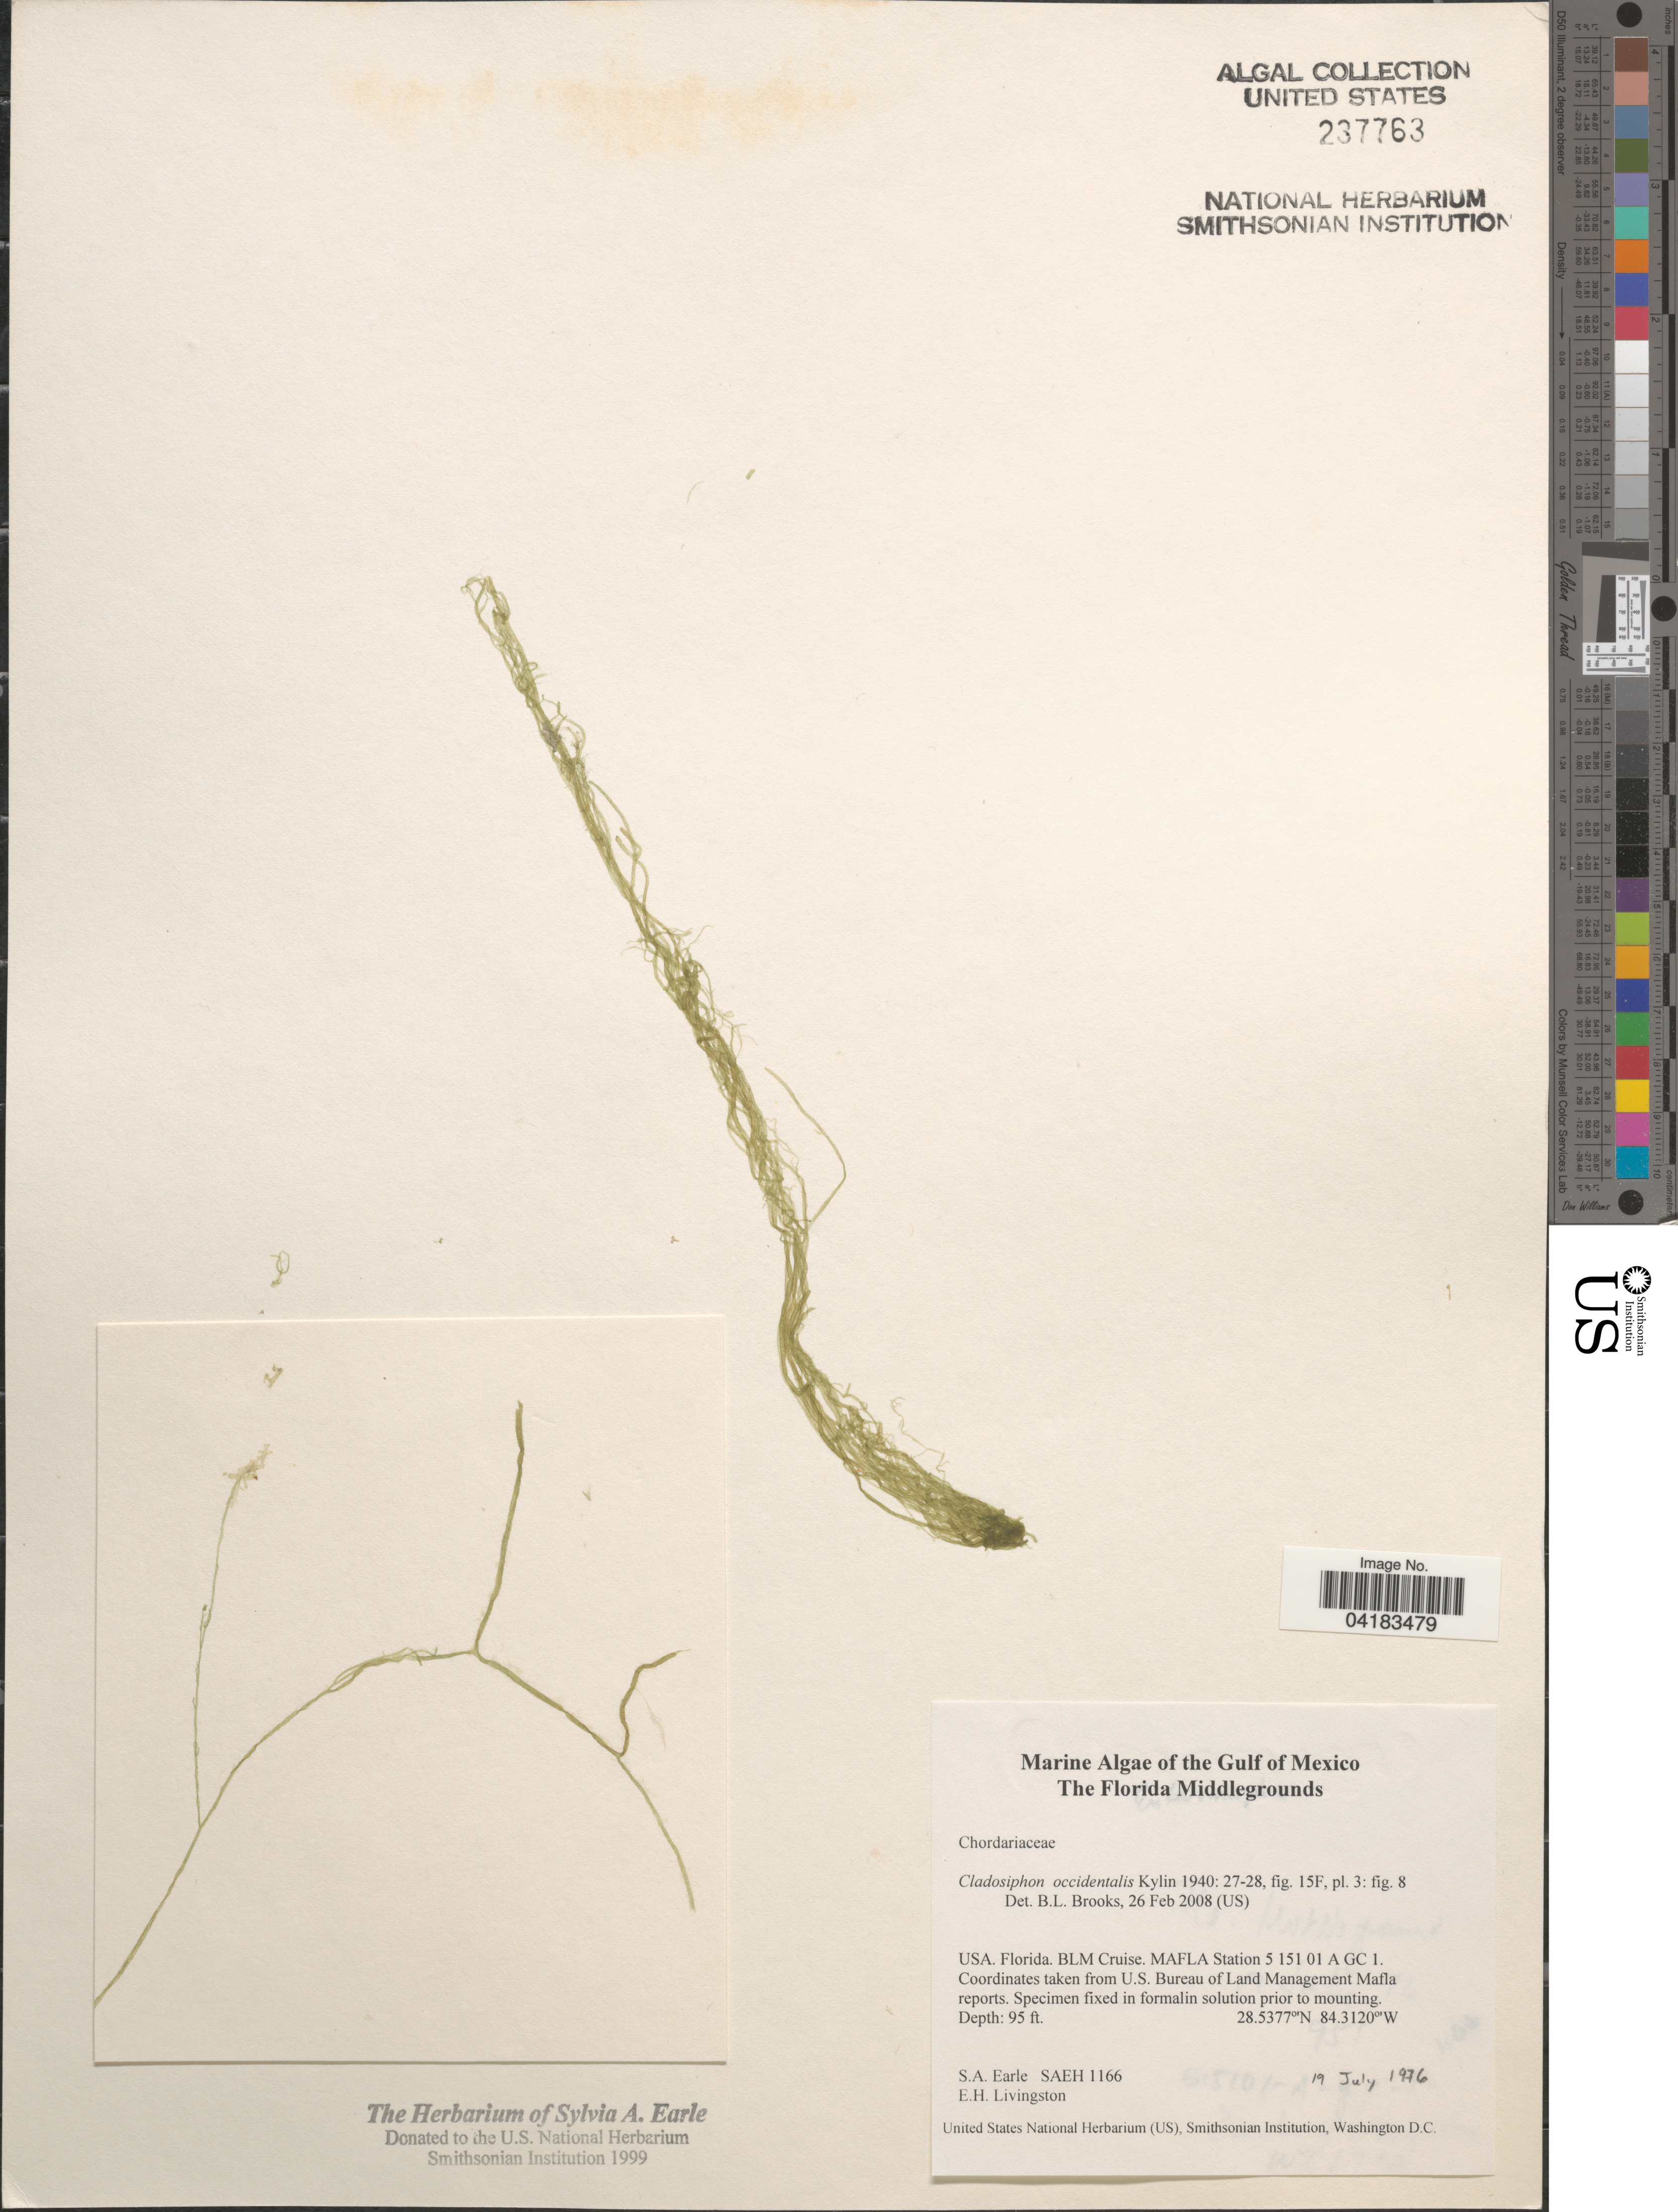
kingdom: Chromista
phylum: Ochrophyta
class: Phaeophyceae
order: Ectocarpales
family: Chordariaceae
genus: Cladosiphon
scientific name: Cladosiphon occidentalis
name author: Kylin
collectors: S. A. Earle & E. Livingston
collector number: SAEH1166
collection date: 1976-07-19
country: United States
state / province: Florida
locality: The Gulf of Mexico. The Florida Middlegrounds. BLM Cruise. MAFLA Station 5 151 01 A GC 1.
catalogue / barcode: US 237763